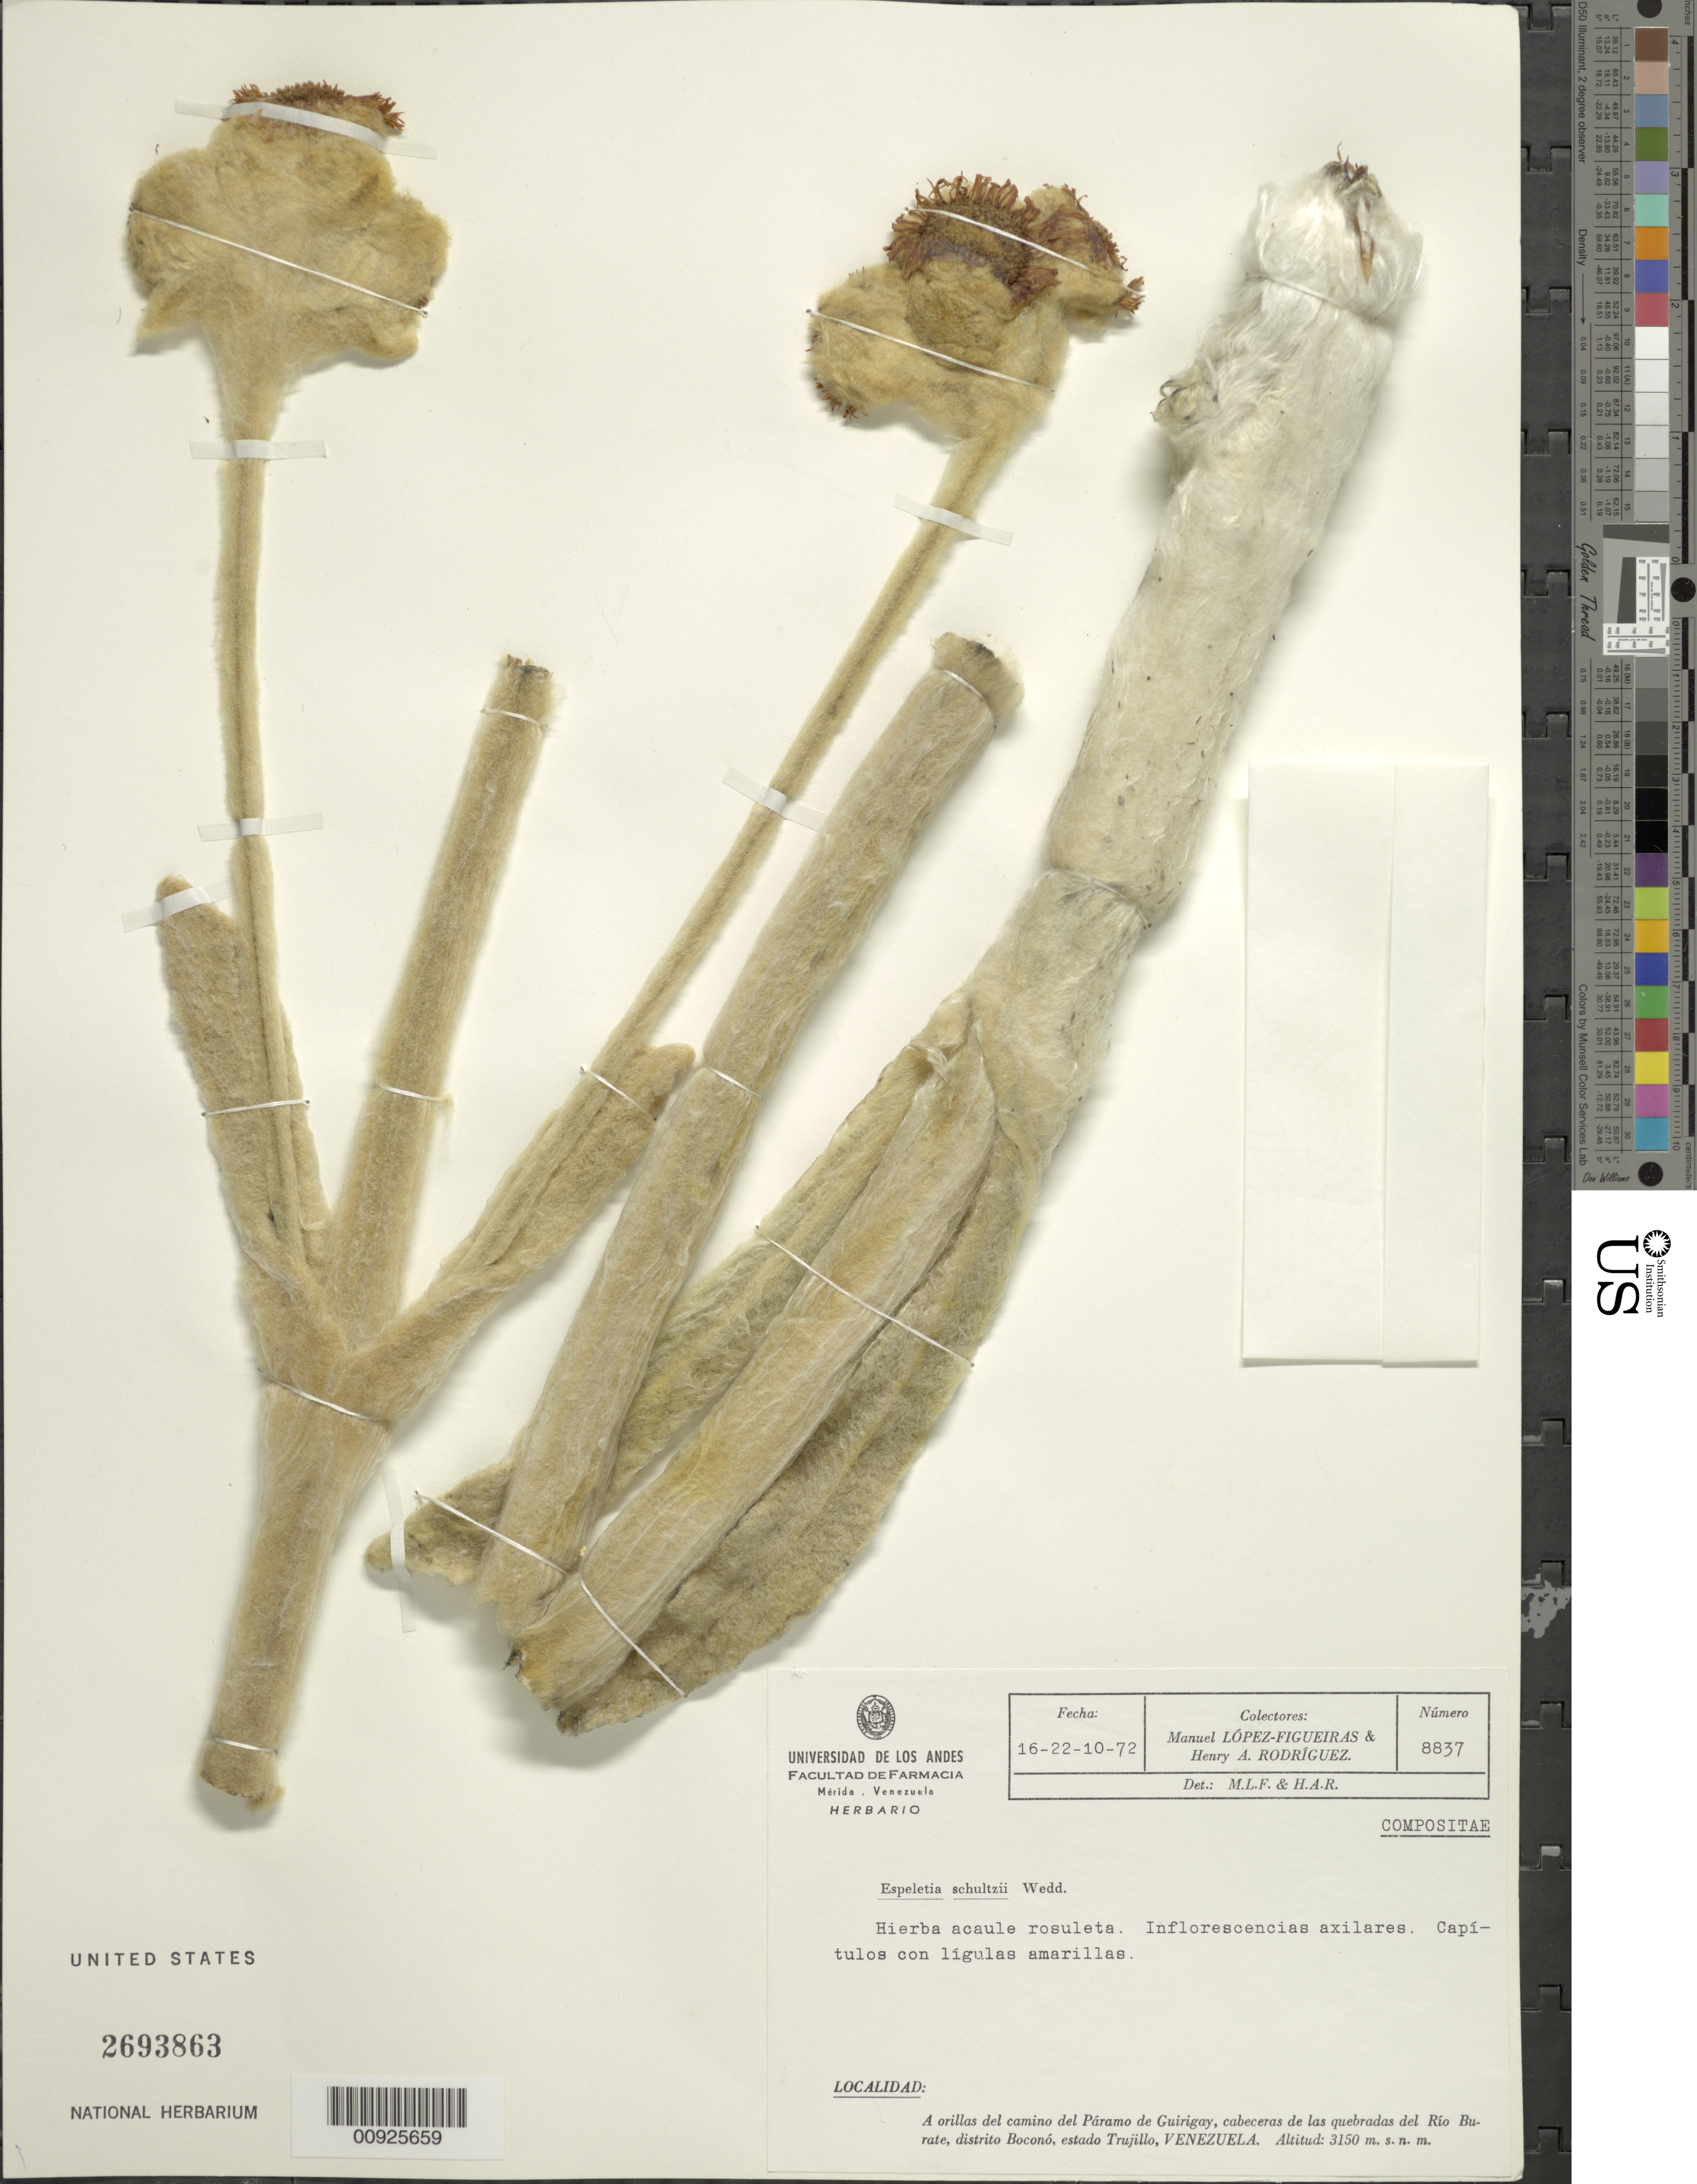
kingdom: Plantae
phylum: Tracheophyta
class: Magnoliopsida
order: Asterales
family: Asteraceae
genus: Espeletia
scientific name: Espeletia schultzii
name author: Wedd.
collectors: M. López Figueiras & H. A. Rodriguez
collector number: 8837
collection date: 1972-10-16/1972-10-22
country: Venezuela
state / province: Trujillo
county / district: D. Boconó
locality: P. de Guirigay. A orillas del camino del Páramo de Guirigay, cabeceras de las quebradas del Río Burate.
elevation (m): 3150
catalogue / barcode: US 2693863